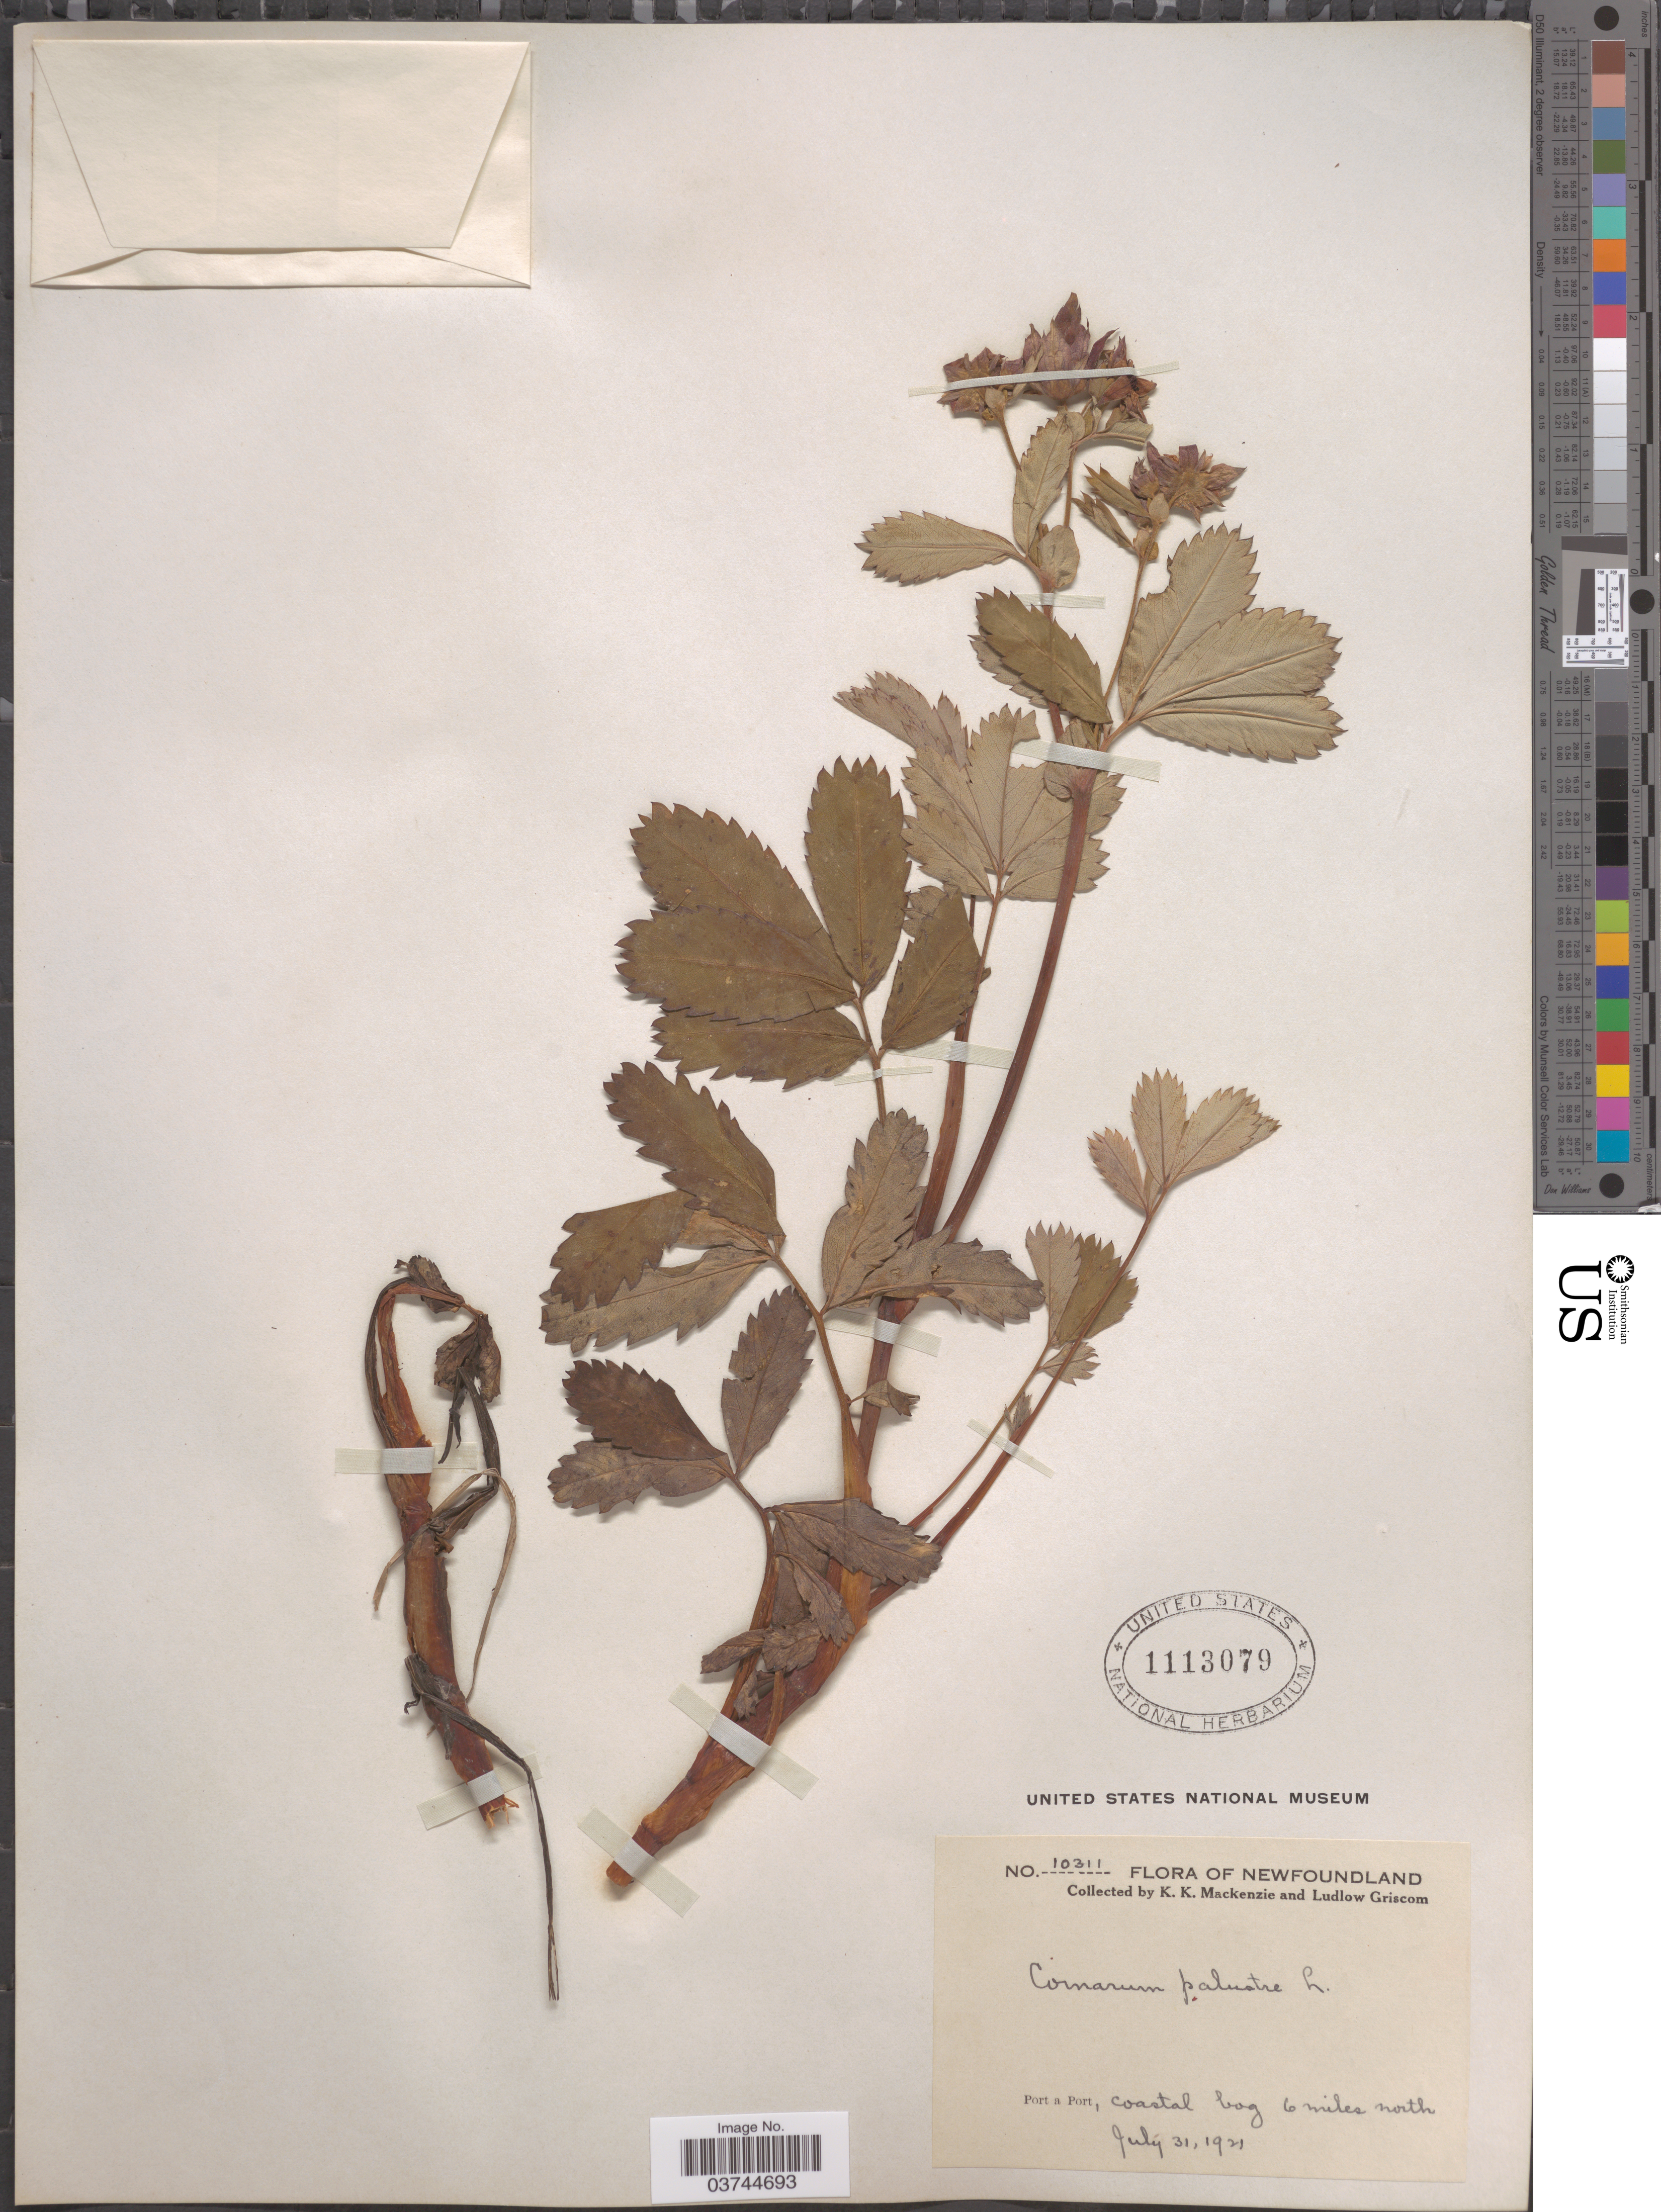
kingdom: Plantae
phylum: Tracheophyta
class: Magnoliopsida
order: Rosales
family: Rosaceae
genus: Comarum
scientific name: Comarum palustre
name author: L.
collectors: K. K. Mackenzie & L. Griscom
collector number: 10311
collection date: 1921-07-31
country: Canada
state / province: Newfoundland and Labrador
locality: Port a Port, coastal bog 6 miles north.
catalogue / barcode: US 1113079